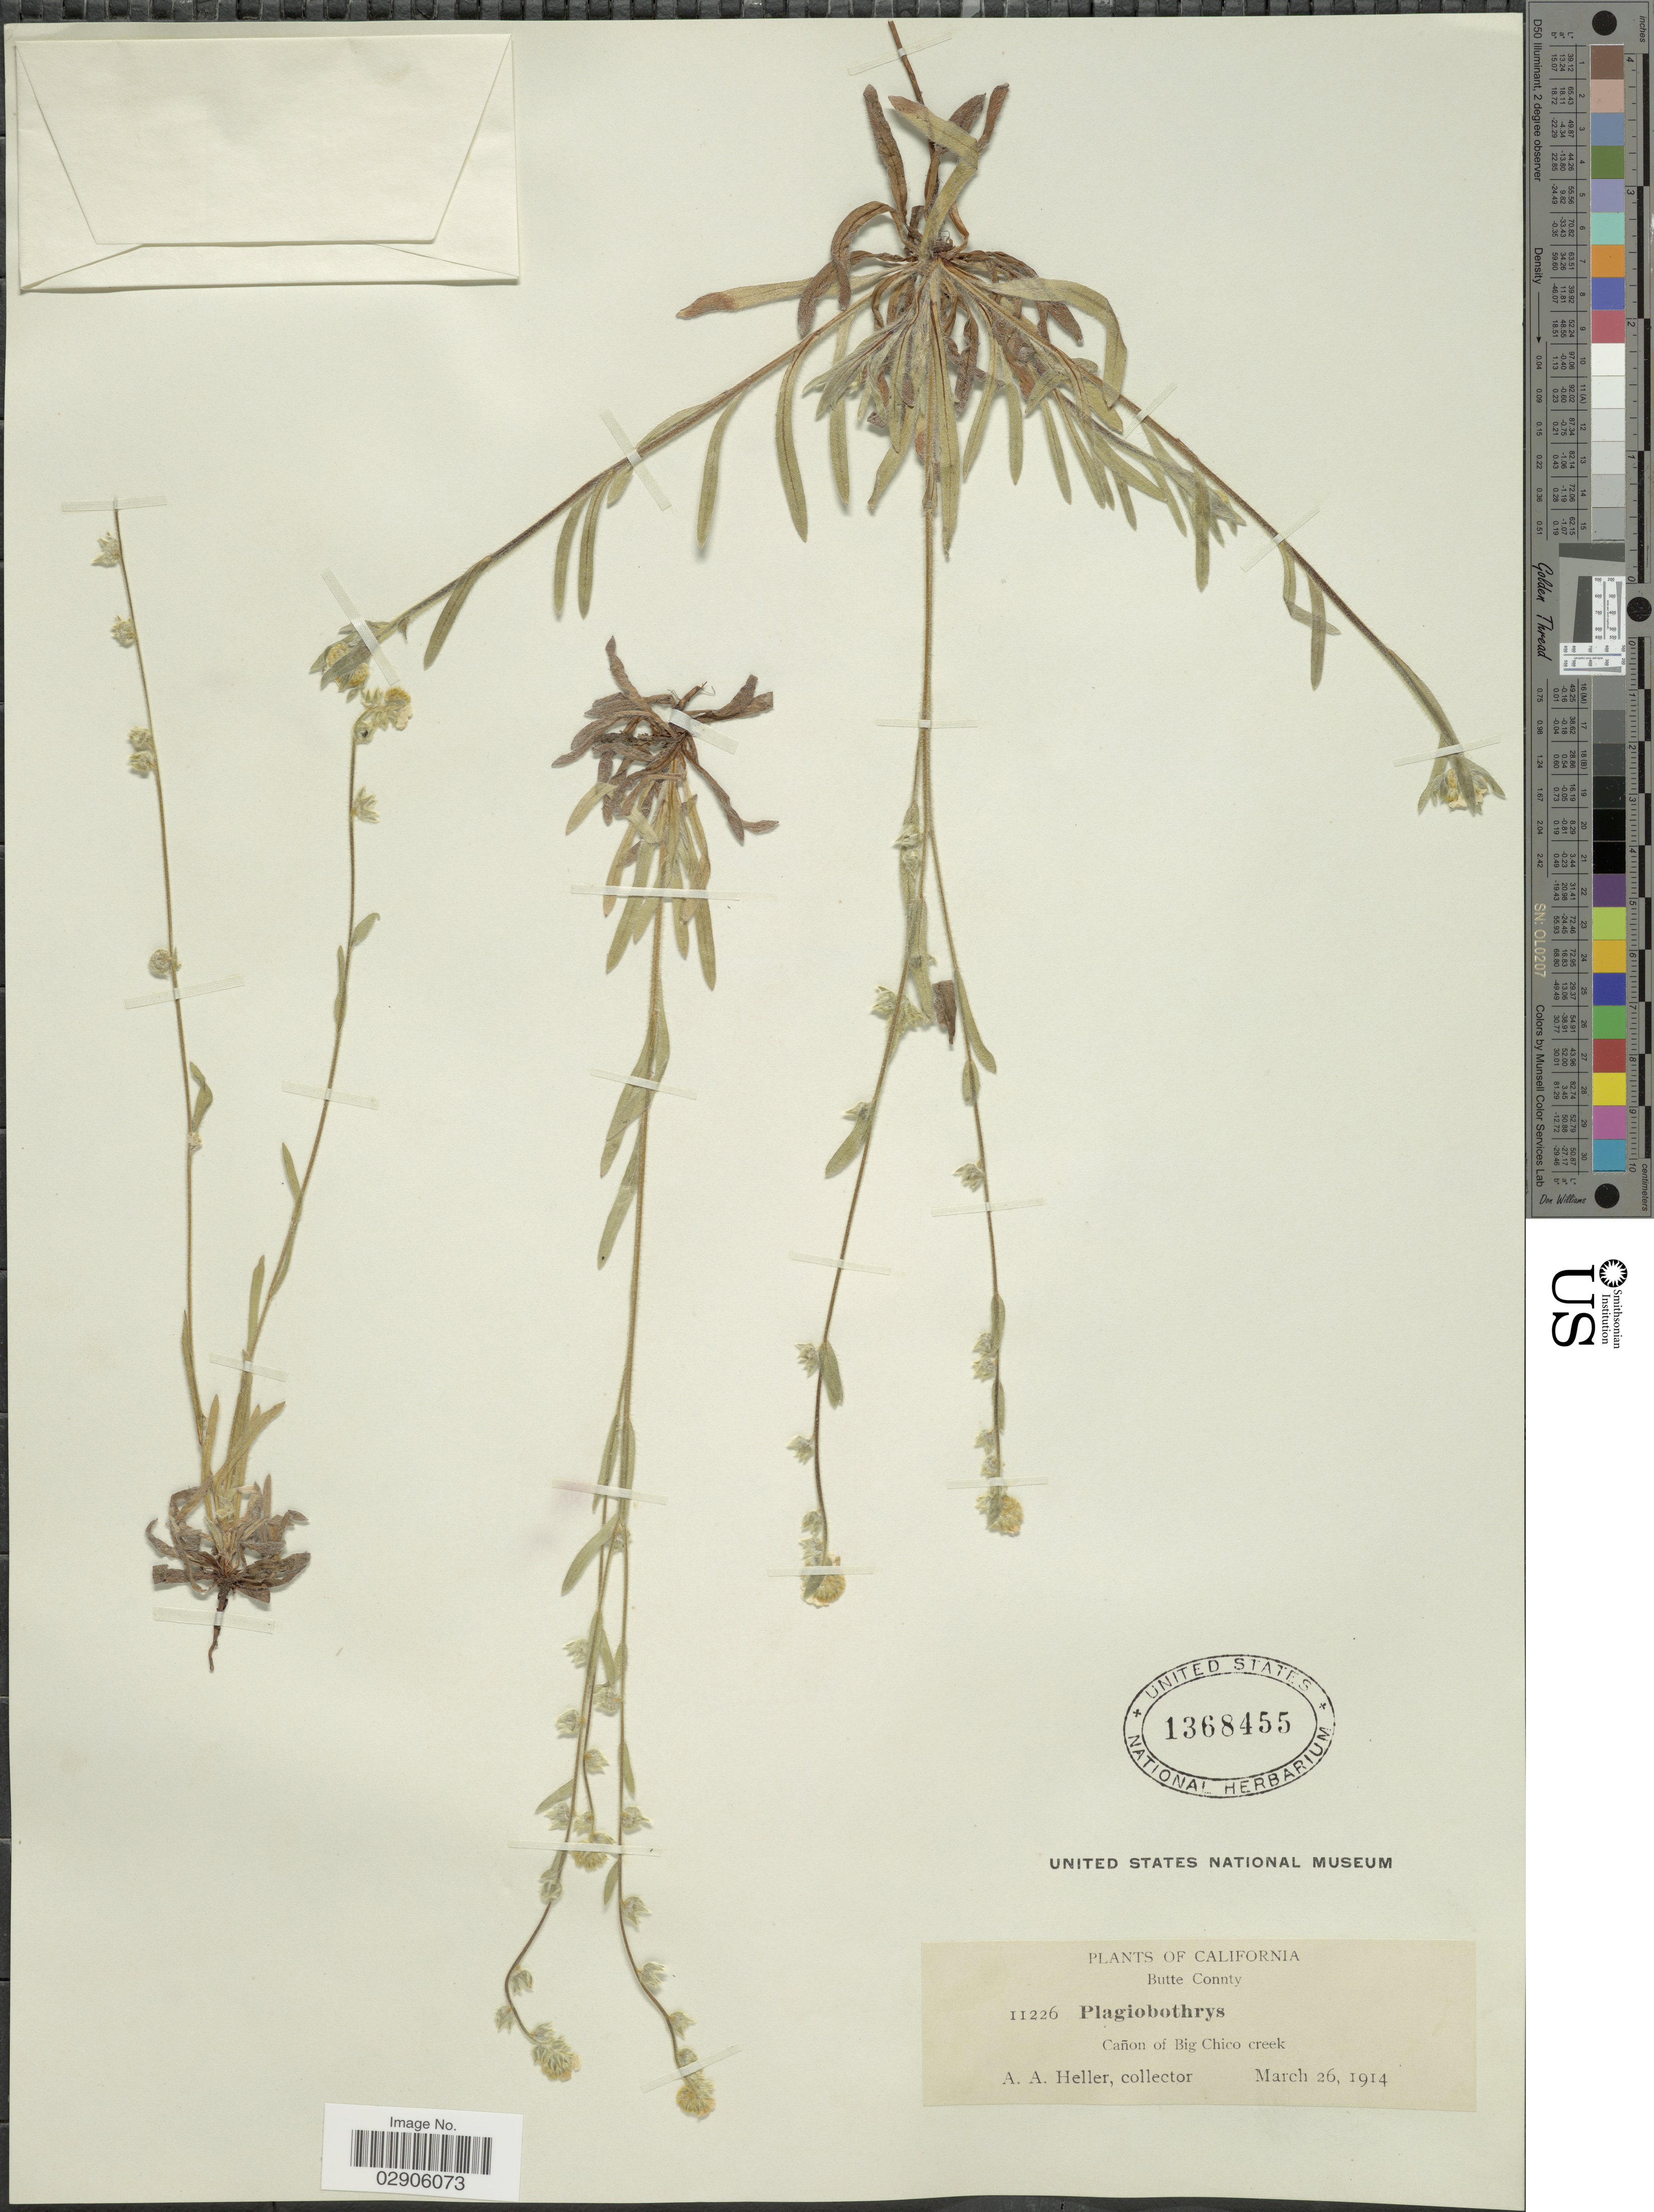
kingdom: Plantae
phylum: Tracheophyta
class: Magnoliopsida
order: Boraginales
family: Boraginaceae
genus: Plagiobothrys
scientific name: Plagiobothrys sp.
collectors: A. A. Heller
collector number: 11226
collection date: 1914-03-26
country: United States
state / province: California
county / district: Butte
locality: Butte County, Cañon of Big Chico creek.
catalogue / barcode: US 1368455